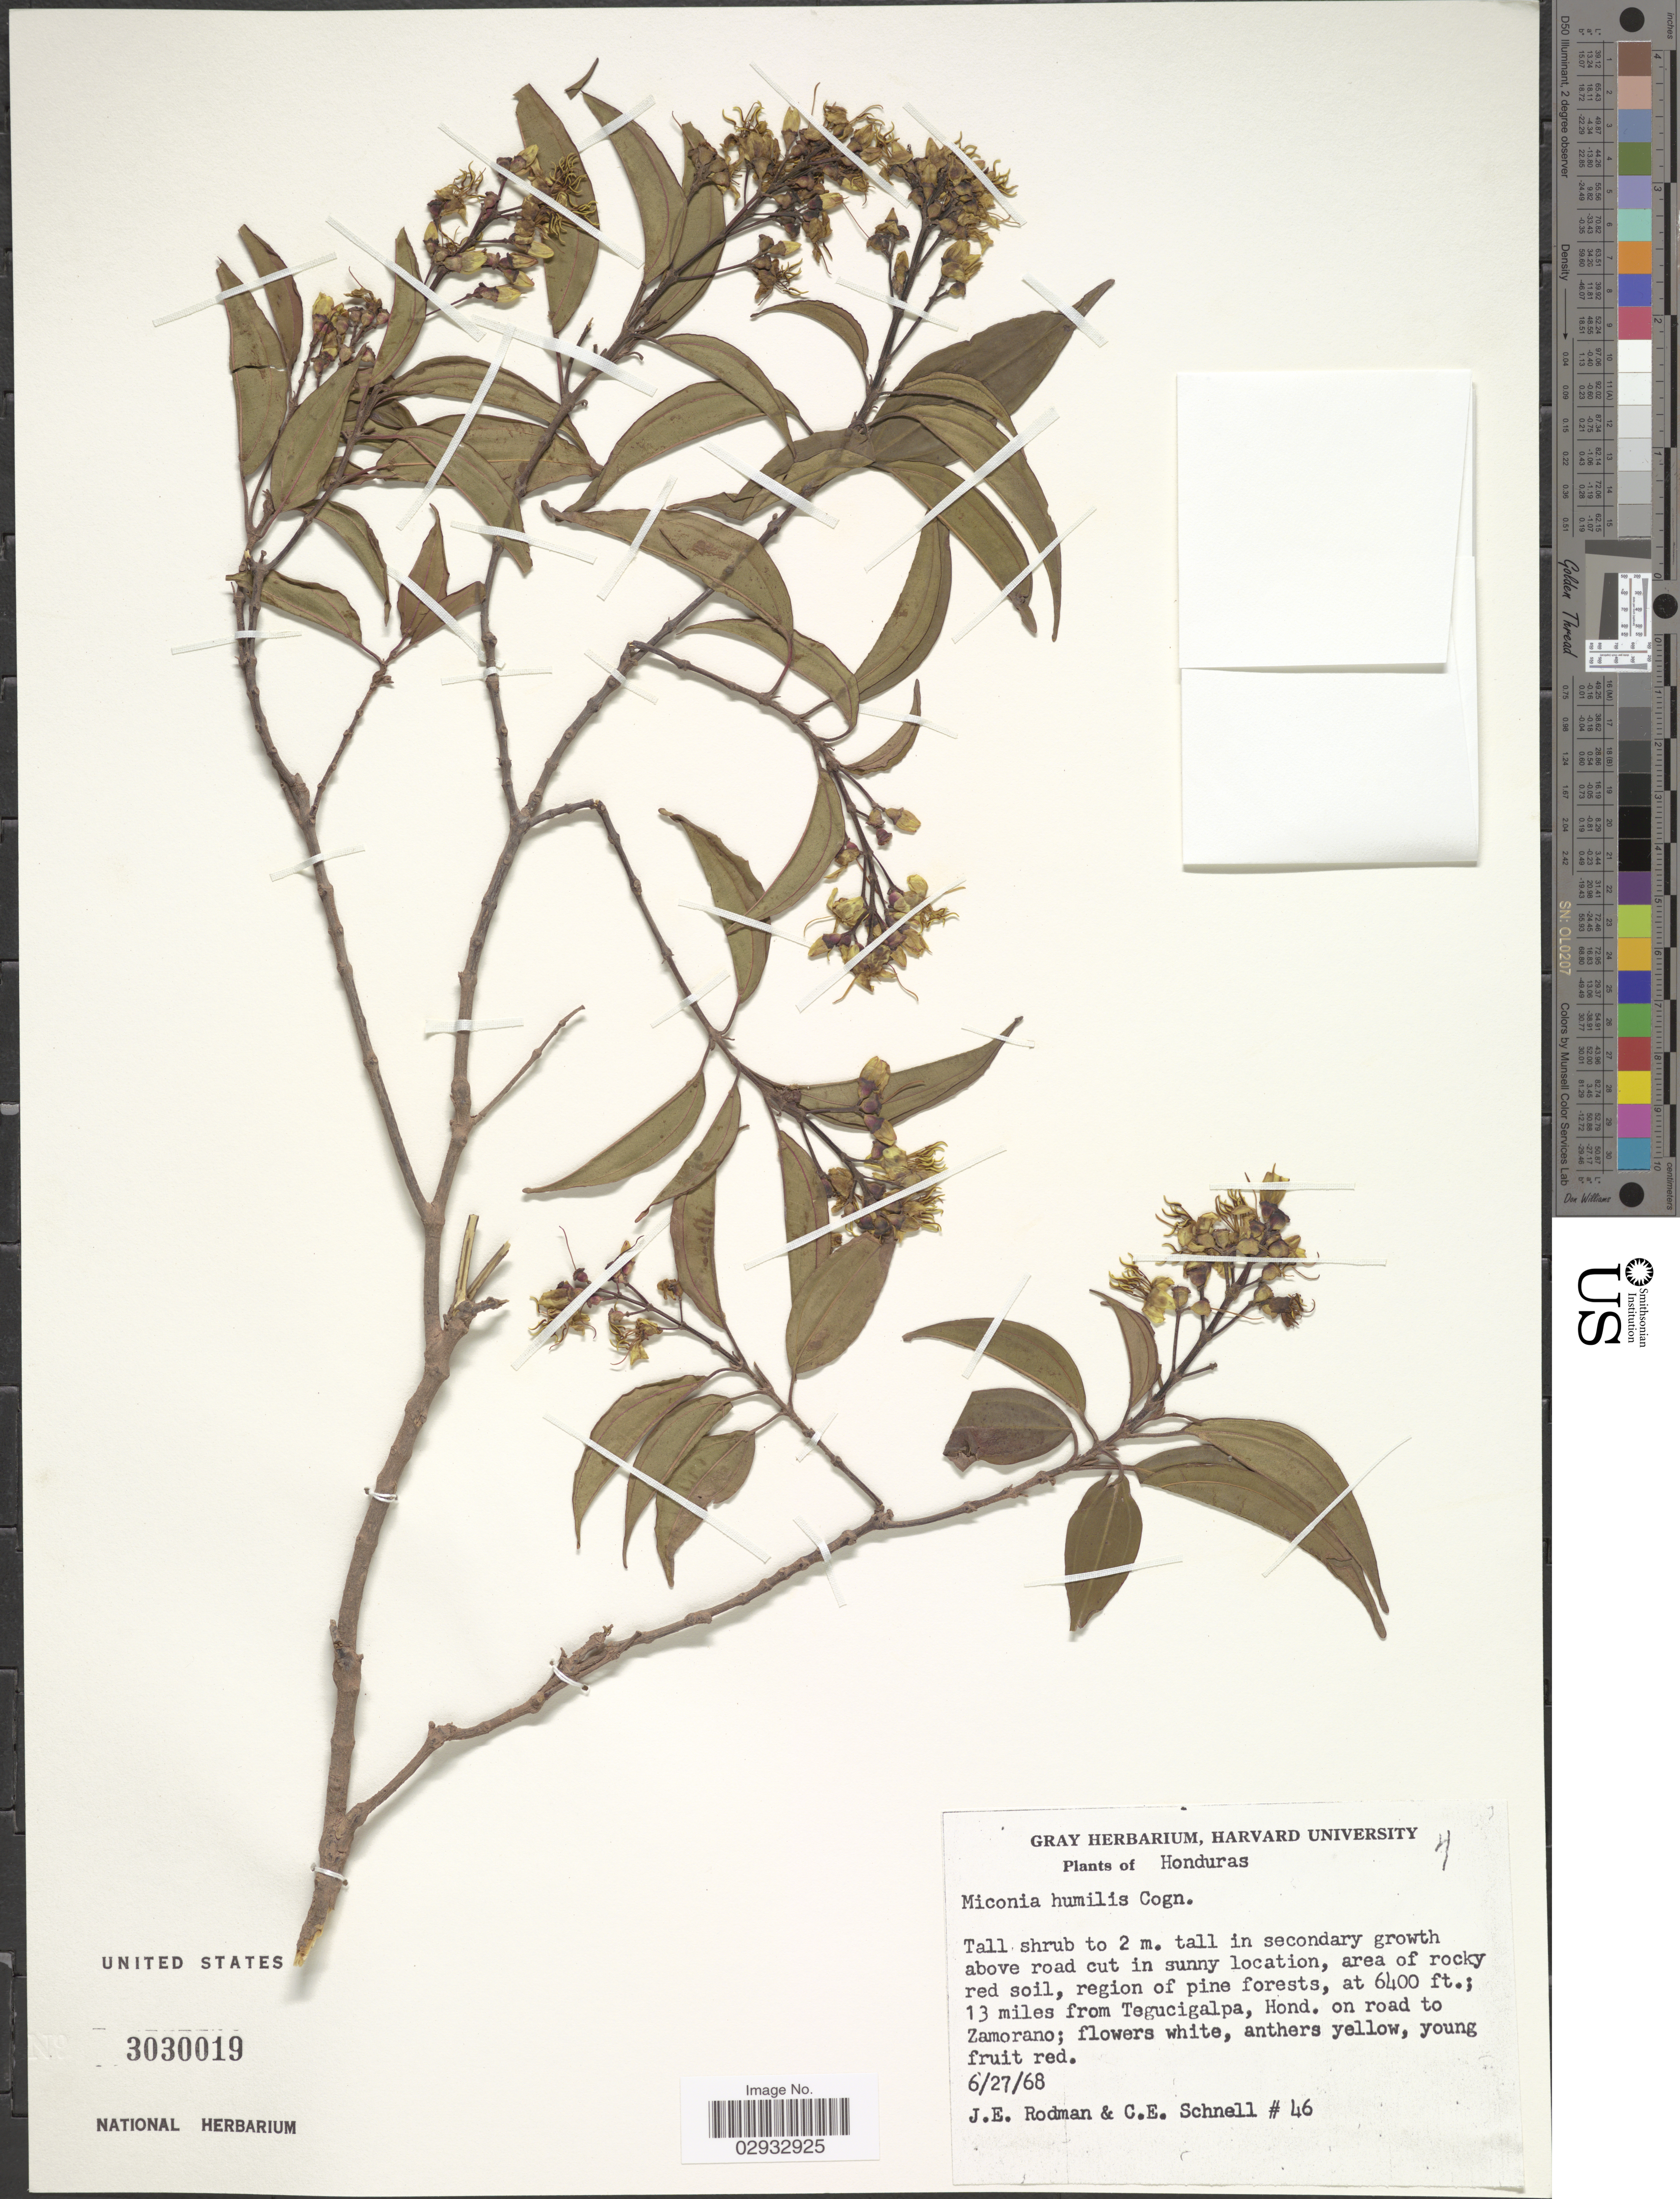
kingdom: Plantae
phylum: Tracheophyta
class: Magnoliopsida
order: Myrtales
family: Melastomataceae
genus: Miconia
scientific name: Miconia humilis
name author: Cogn.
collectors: J. Rodman & C. Schnell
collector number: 46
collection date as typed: Transcribed d/m/y: 27/6/68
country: Honduras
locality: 13 miles from Tegucigalpa. On road to Zamorano.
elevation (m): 1951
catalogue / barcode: US 3030019